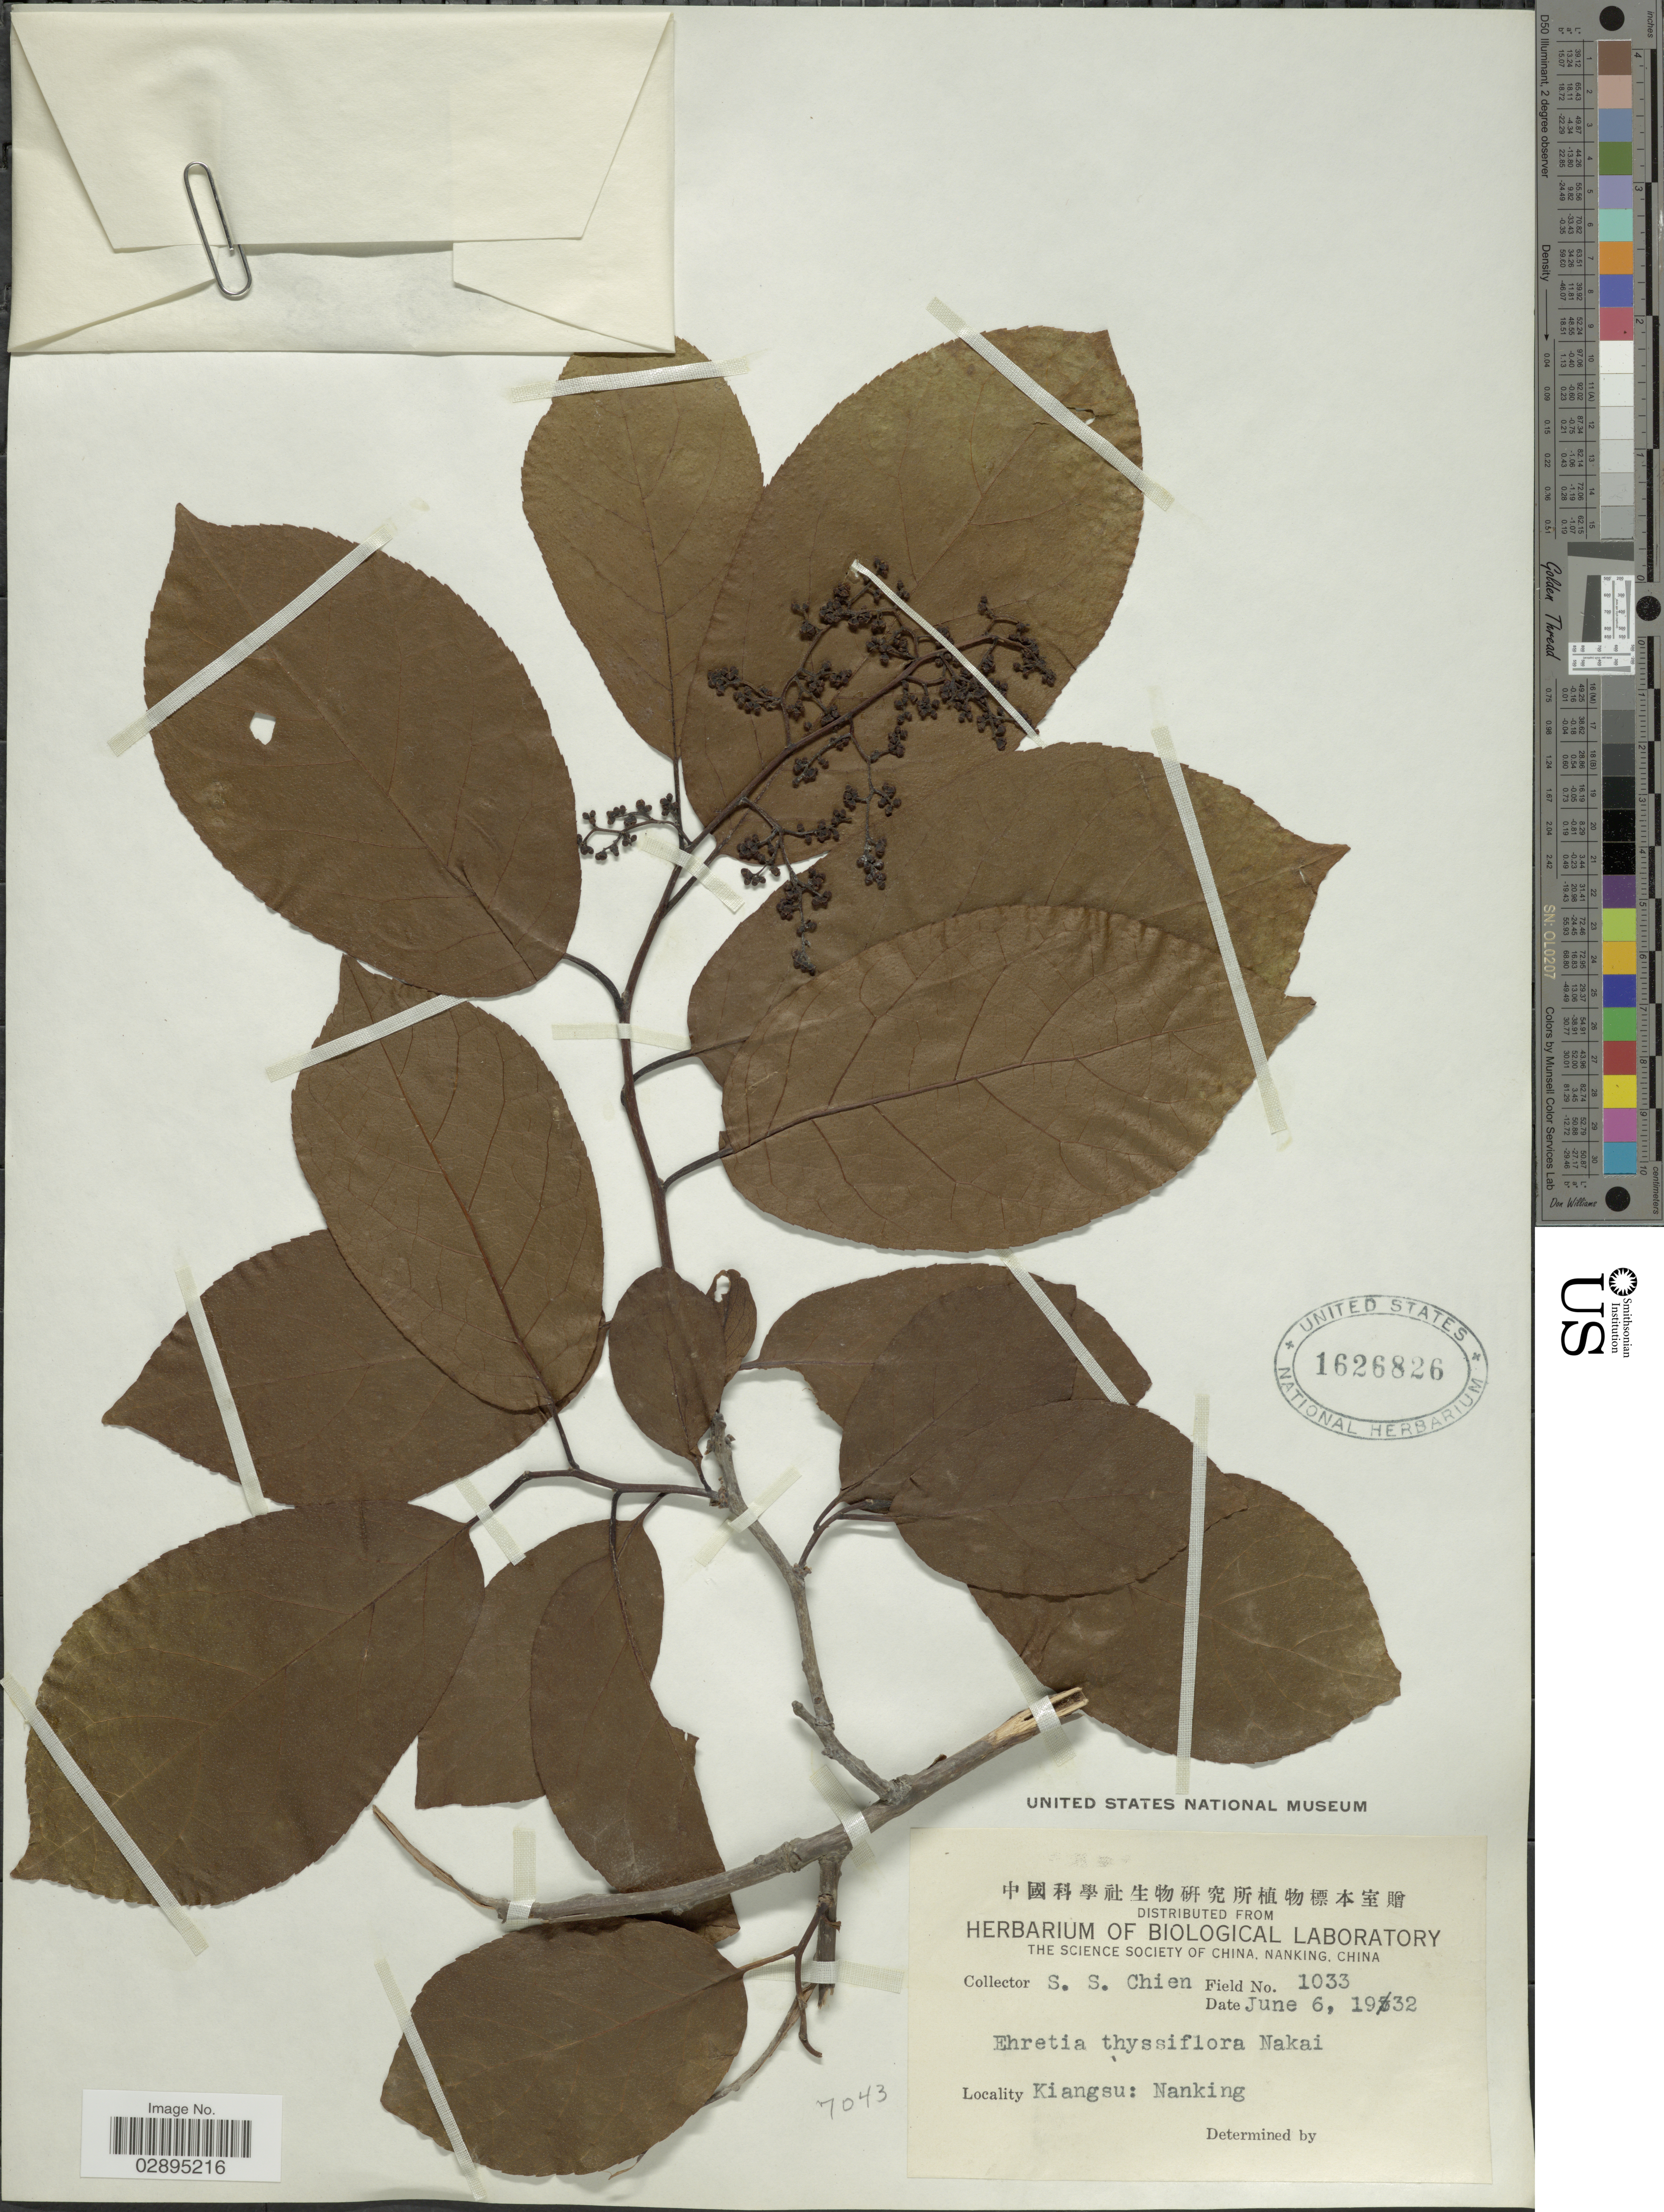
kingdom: Plantae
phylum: Tracheophyta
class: Magnoliopsida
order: Boraginales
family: Ehretiaceae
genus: Ehretia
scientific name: Ehretia acuminata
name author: R. Br.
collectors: S. Chien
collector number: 1033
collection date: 1932-06-06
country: China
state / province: Jiangsu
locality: Kiangsu: Nanking.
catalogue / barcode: US 1626826